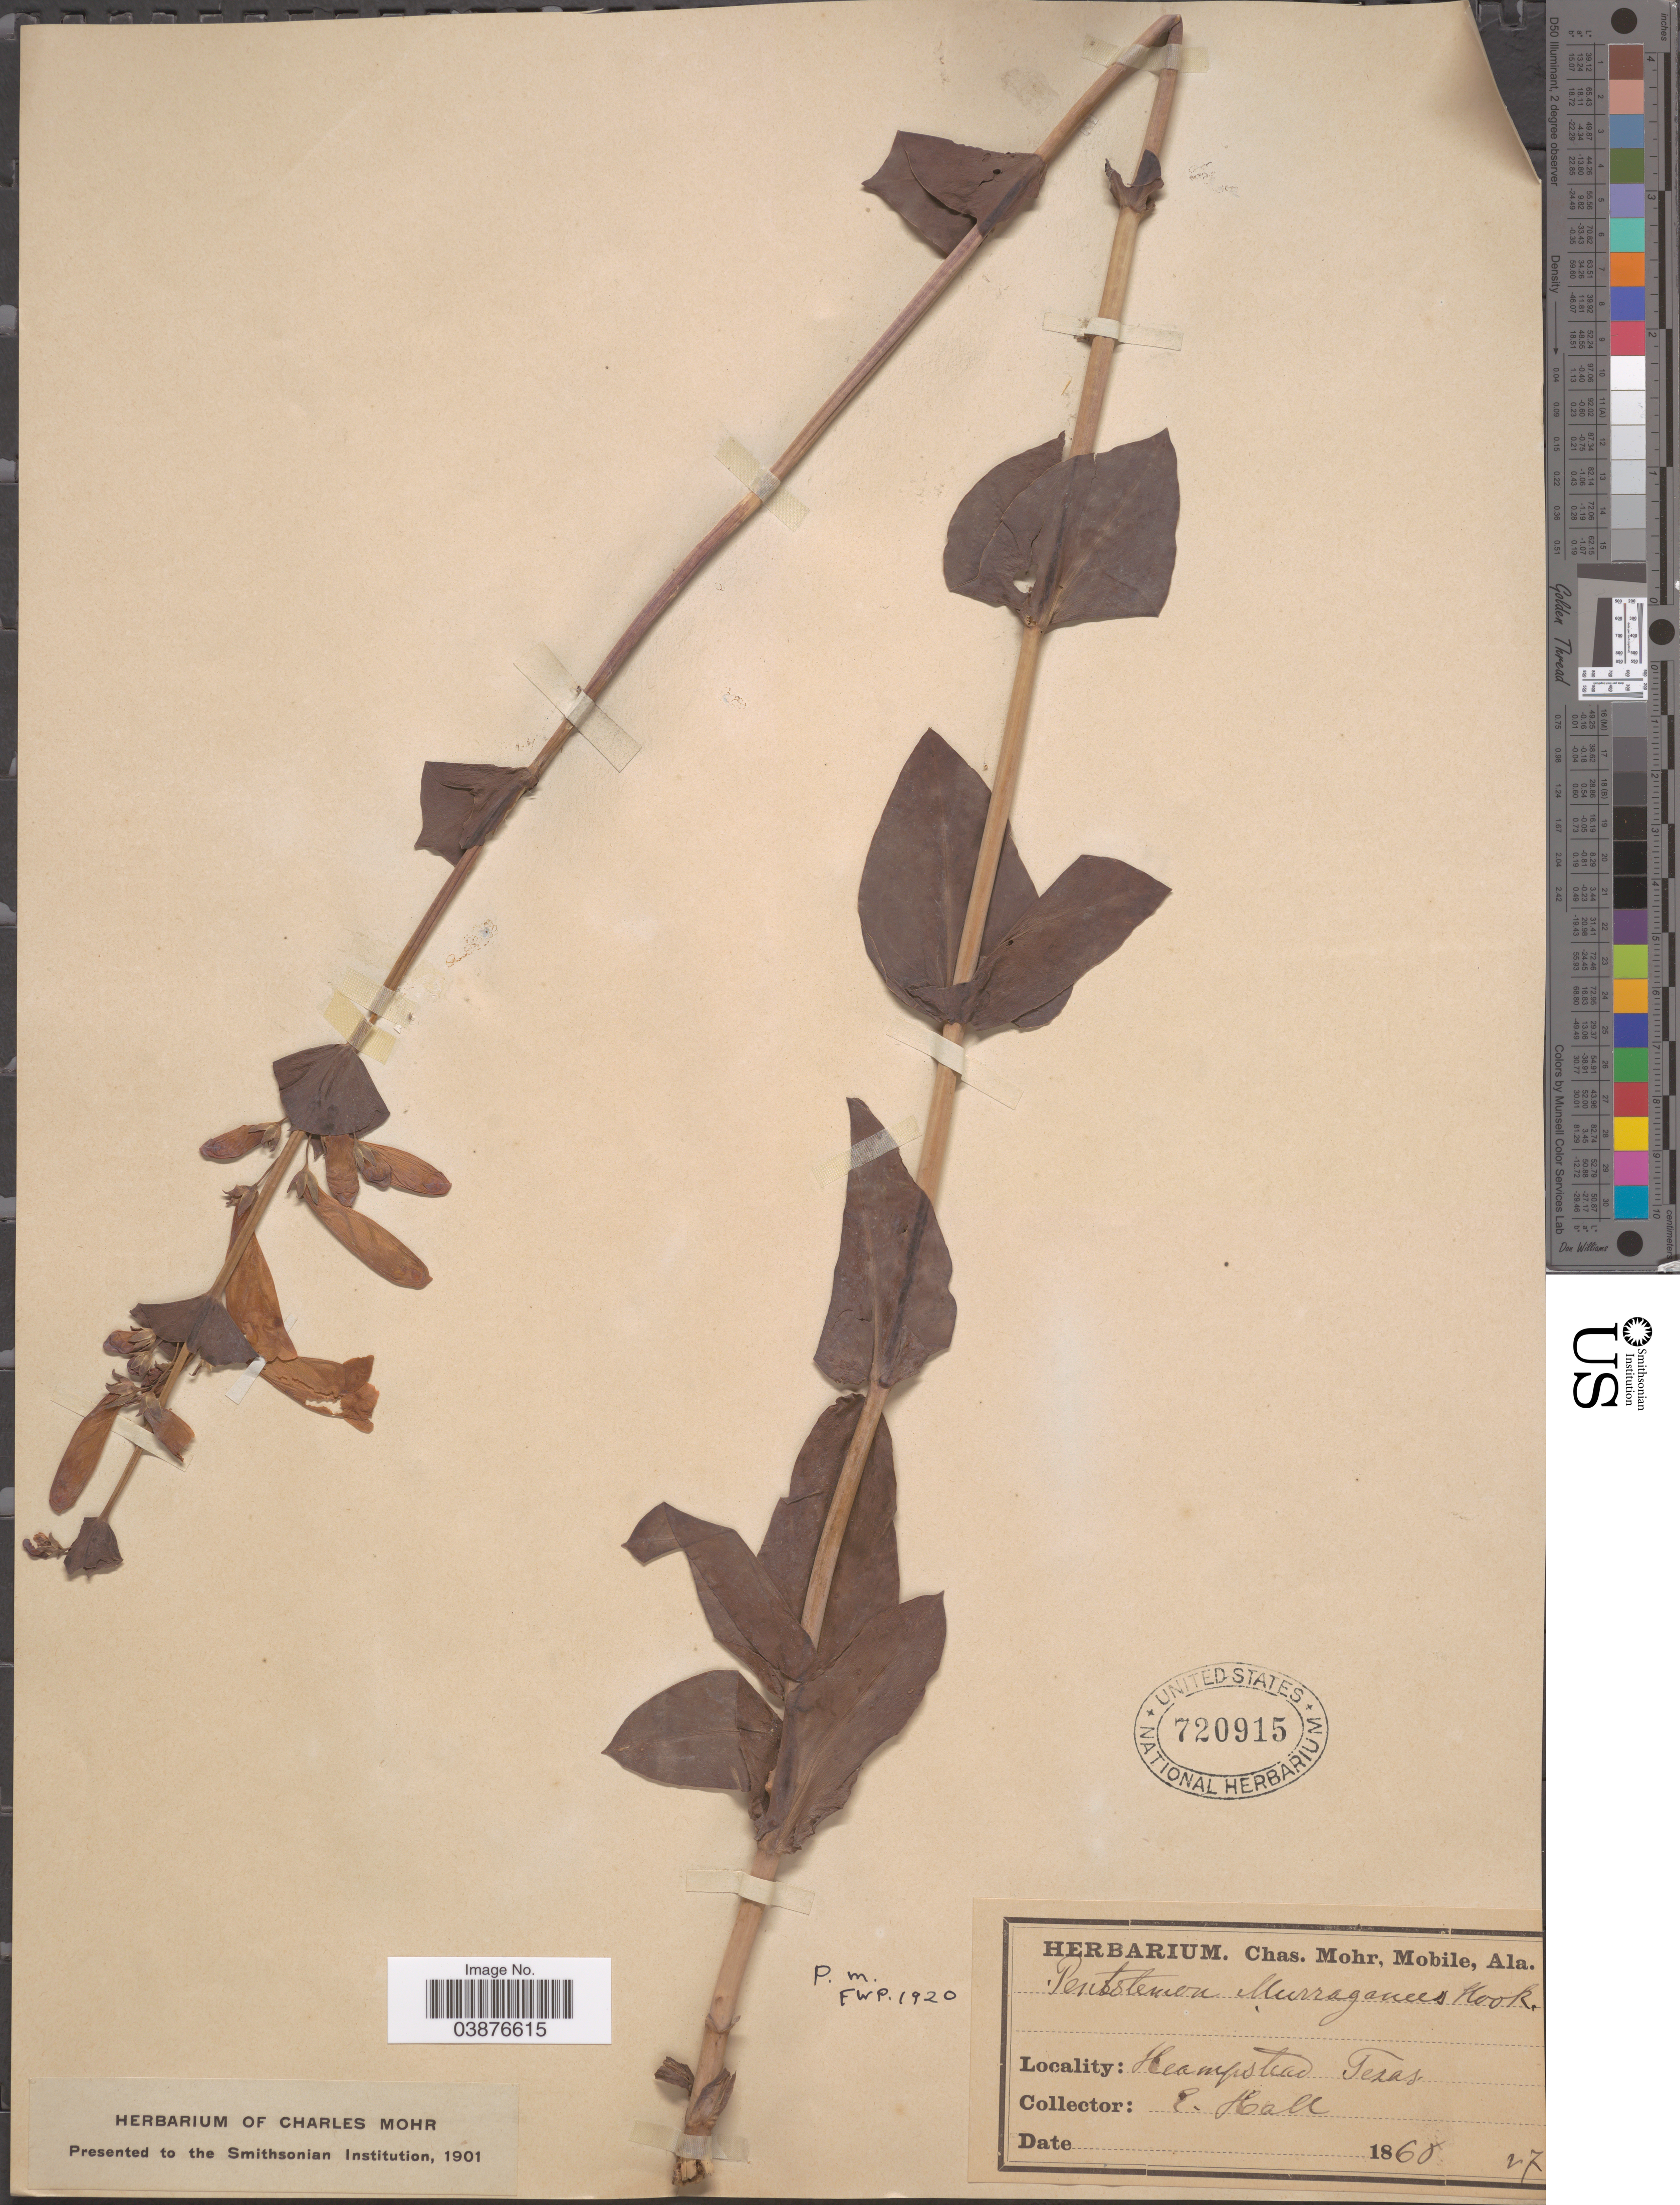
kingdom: Plantae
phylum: Tracheophyta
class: Magnoliopsida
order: Lamiales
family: Plantaginaceae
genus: Penstemon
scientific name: Penstemon murrayanus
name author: Hook.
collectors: E. Hall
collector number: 27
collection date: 1860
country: United States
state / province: Texas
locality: Hempstead.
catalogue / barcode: US 720915